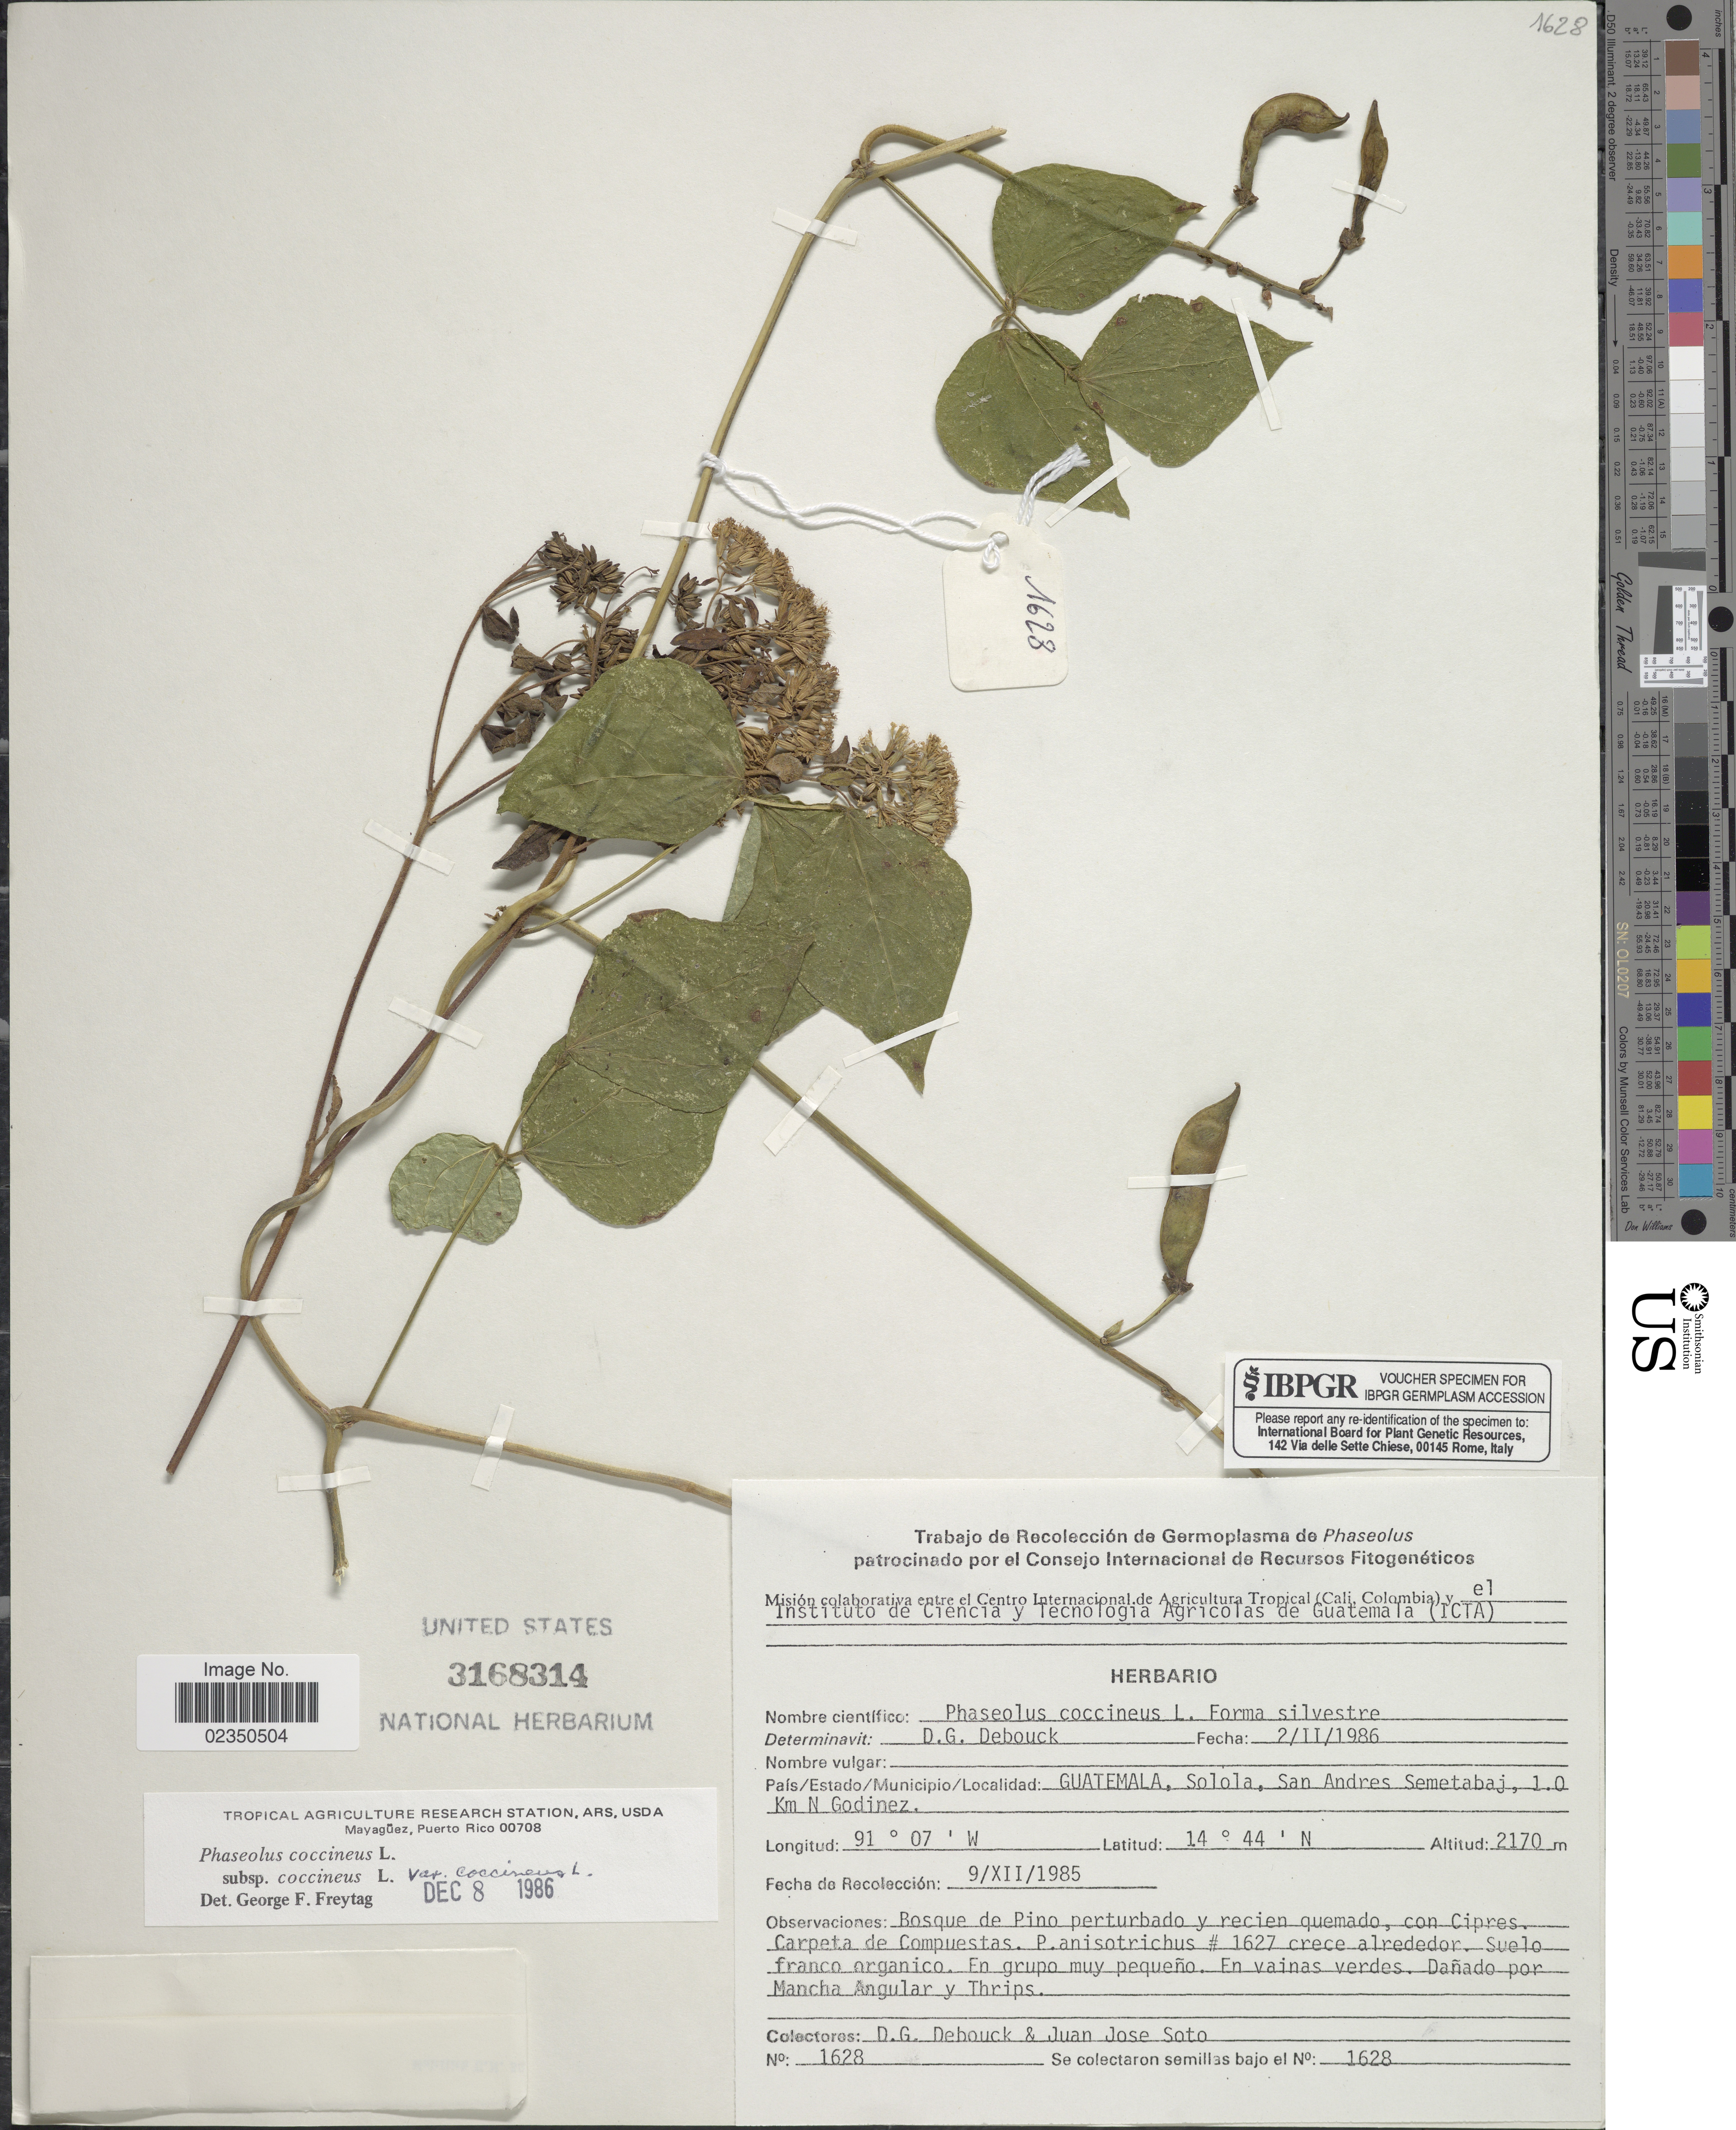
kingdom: Plantae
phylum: Tracheophyta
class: Magnoliopsida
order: Fabales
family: Fabaceae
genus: Phaseolus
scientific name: Phaseolus coccineus subsp. coccineus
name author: L.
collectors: D. Debouck & J. Soto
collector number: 1628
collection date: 1986-02-02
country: Guatemala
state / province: Sololá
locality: San Andres Semetabaj, 1.0 Km N Godinez.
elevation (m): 2170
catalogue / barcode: US 3168314